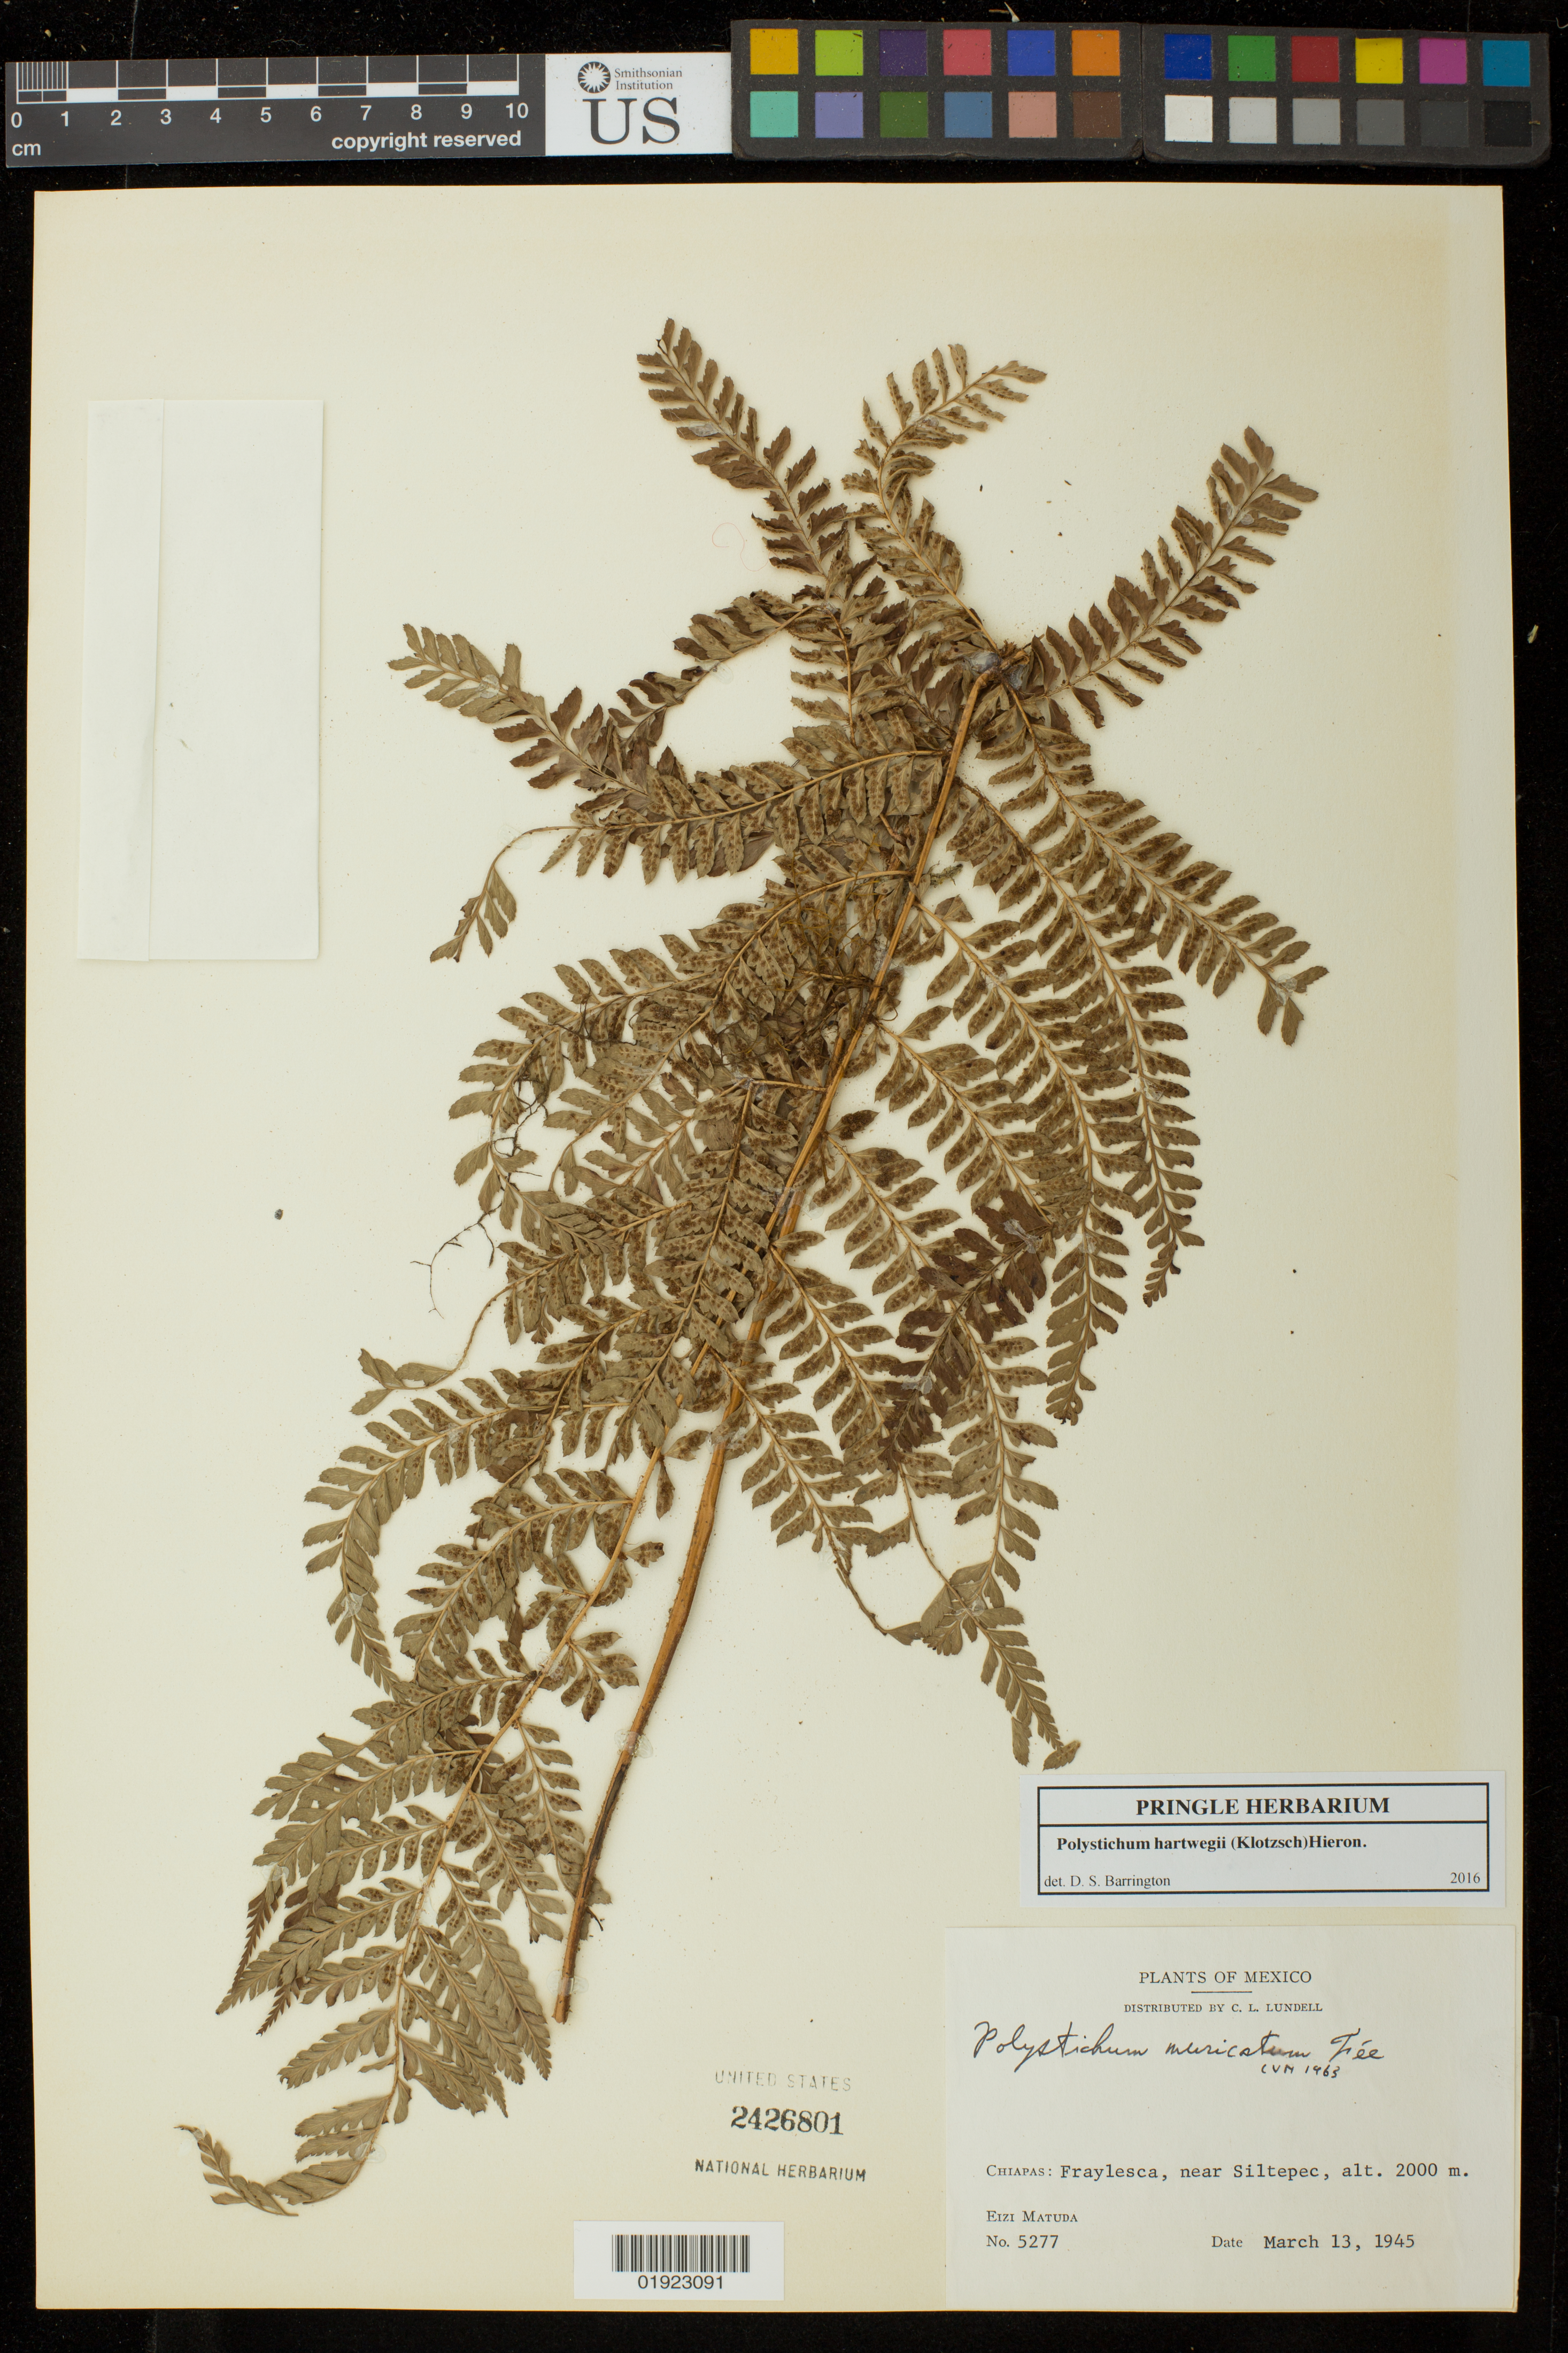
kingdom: Plantae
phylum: Tracheophyta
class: Polypodiopsida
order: Polypodiales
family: Dryopteridaceae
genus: Polystichum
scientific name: Polystichum hartwegii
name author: (Klotzsch) Hieron.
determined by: Barrington, D. S., Curator (VT), University of Vermont (UNITED STATES)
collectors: E. Matuda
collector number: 5277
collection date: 1945-03-13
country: Mexico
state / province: Chiapas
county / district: Siltepec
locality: Fraylesca.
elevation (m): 2000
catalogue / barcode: US 2426801